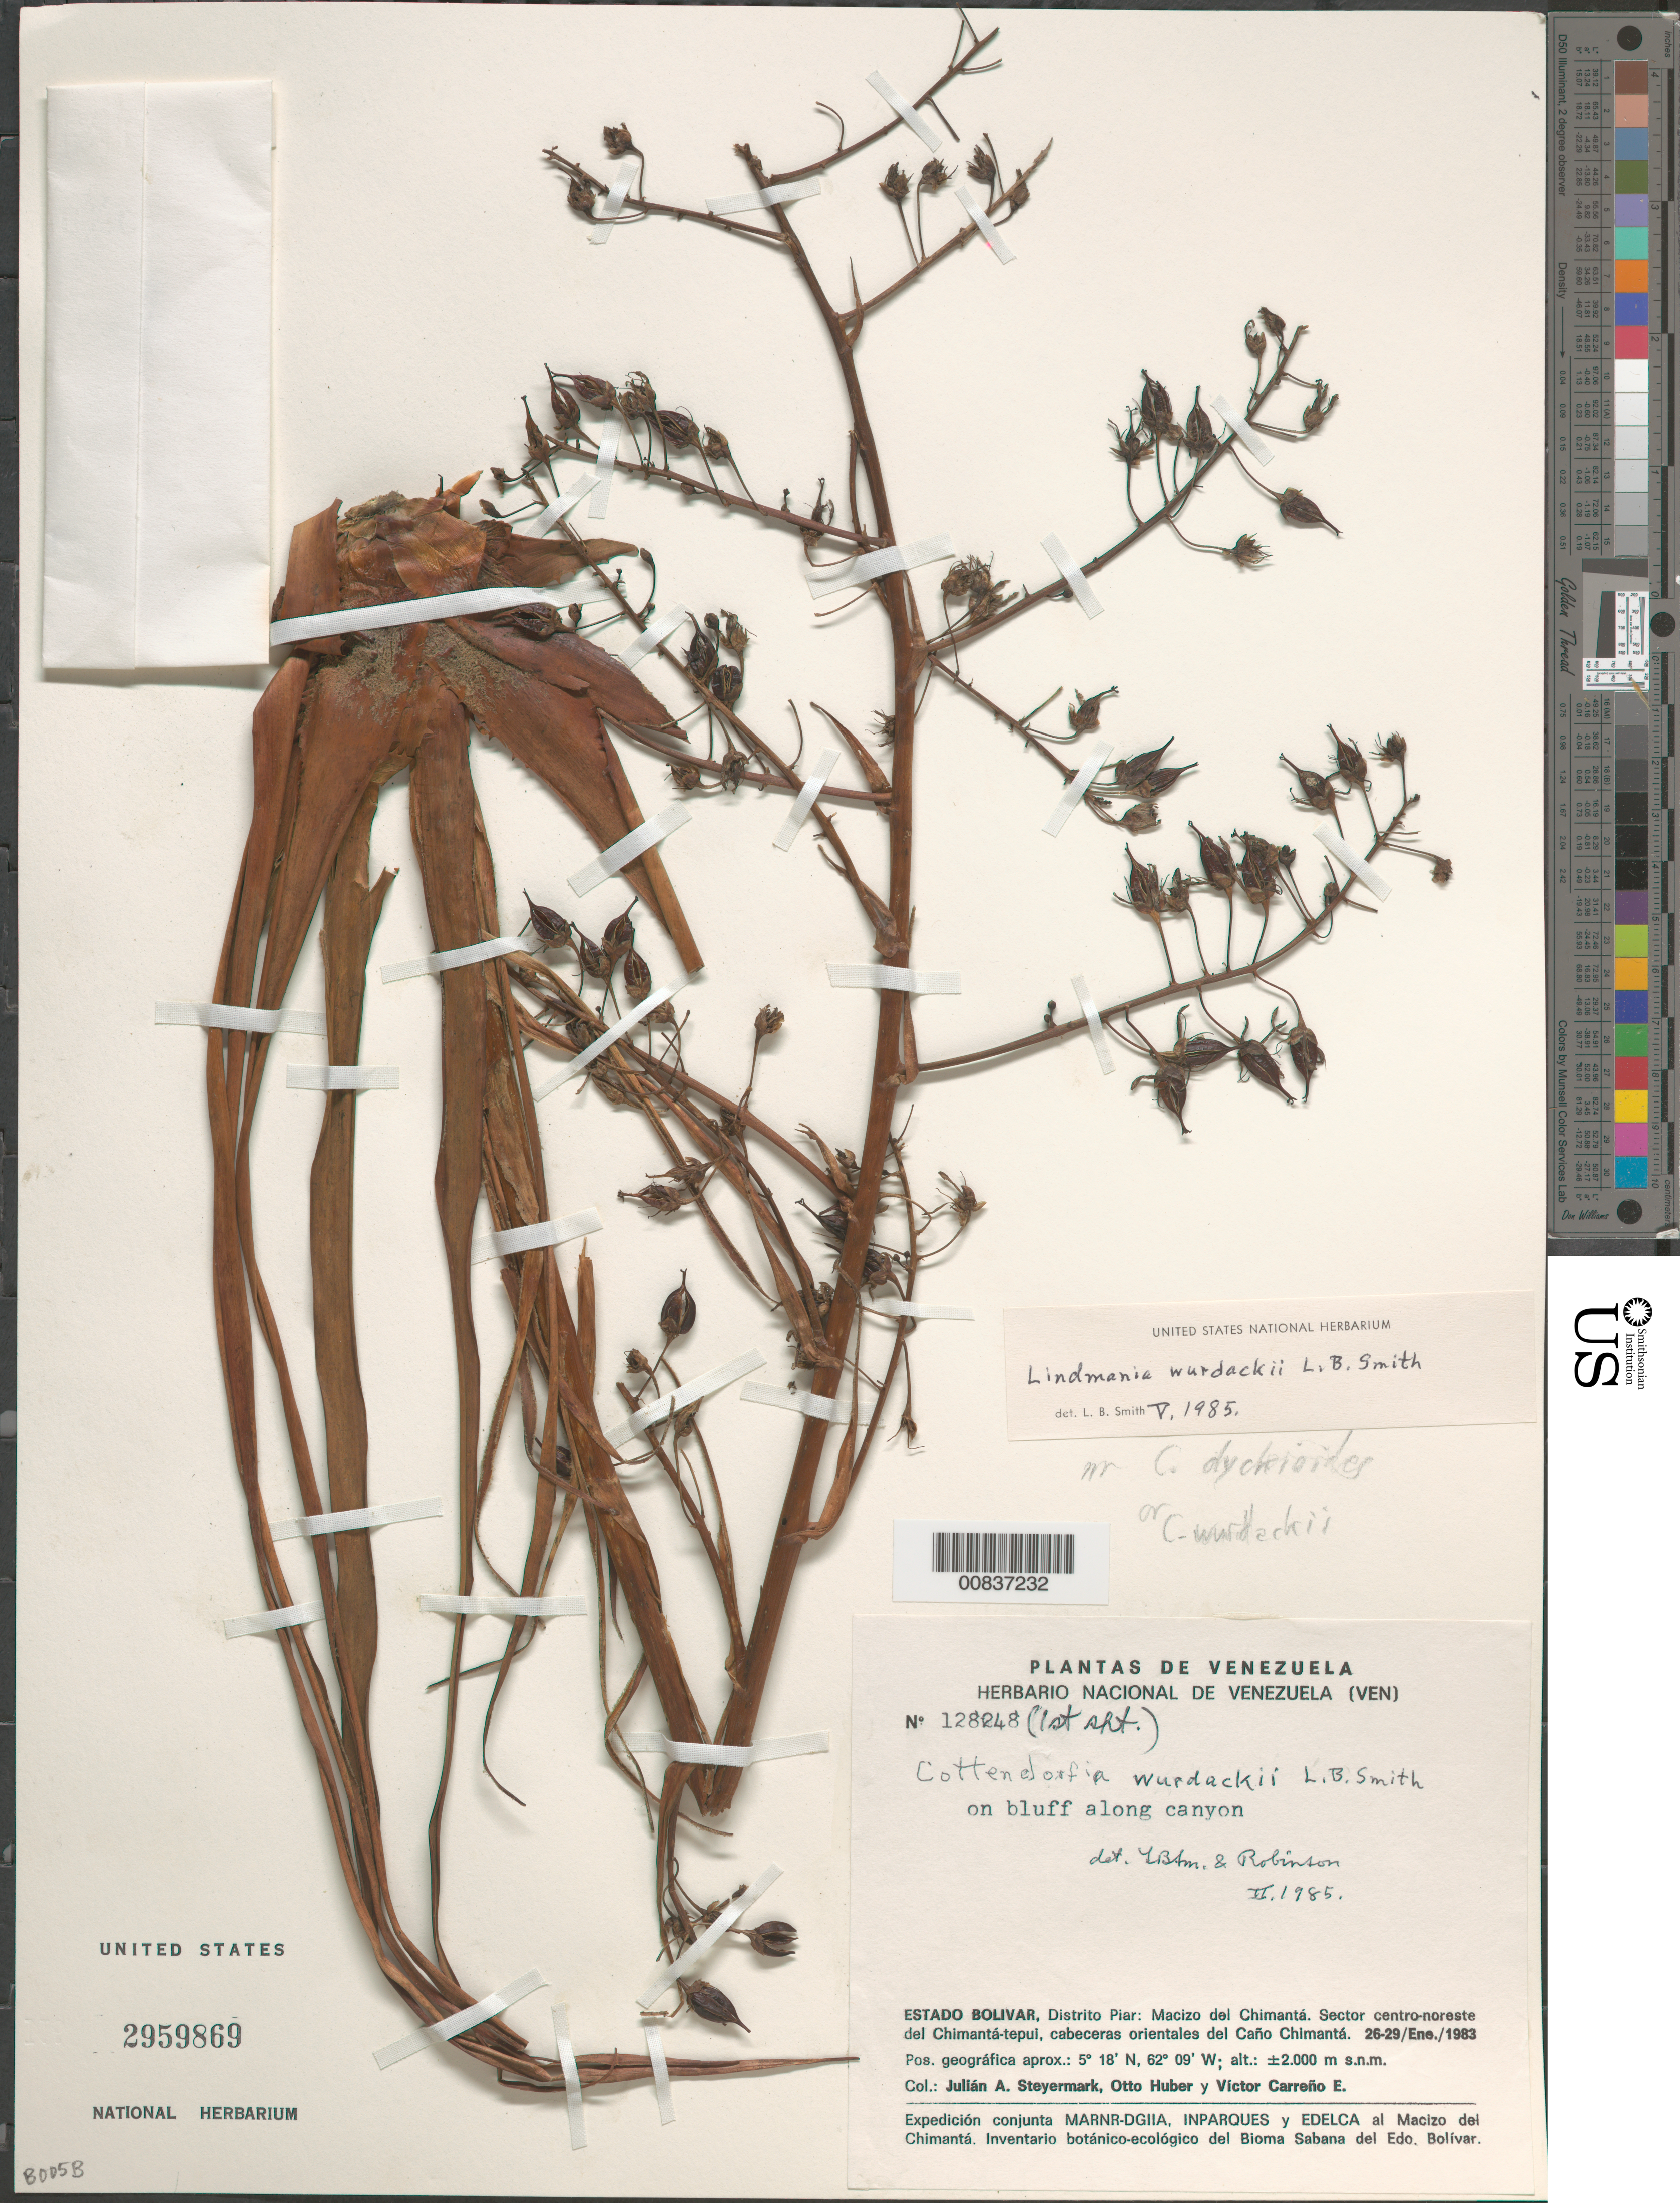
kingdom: Plantae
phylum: Tracheophyta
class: Liliopsida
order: Poales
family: Bromeliaceae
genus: Lindmania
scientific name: Lindmania wurdackii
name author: L.B. Sm.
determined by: Smith, Lyman B., (US), NMNH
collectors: J. Steyermark, O. Huber & V. Carreño E.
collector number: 128248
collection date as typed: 26-Jan-83 to 29-Jan-83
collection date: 1983-01-26/1983-01-29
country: Venezuela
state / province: Bolívar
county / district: Piar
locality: Macizo del Chimantá, sector centro-noreste del Chimantá-tepuí, cabeceras orientales del Caño Chimantá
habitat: On bluff along canyon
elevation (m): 2000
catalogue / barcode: US 2959869